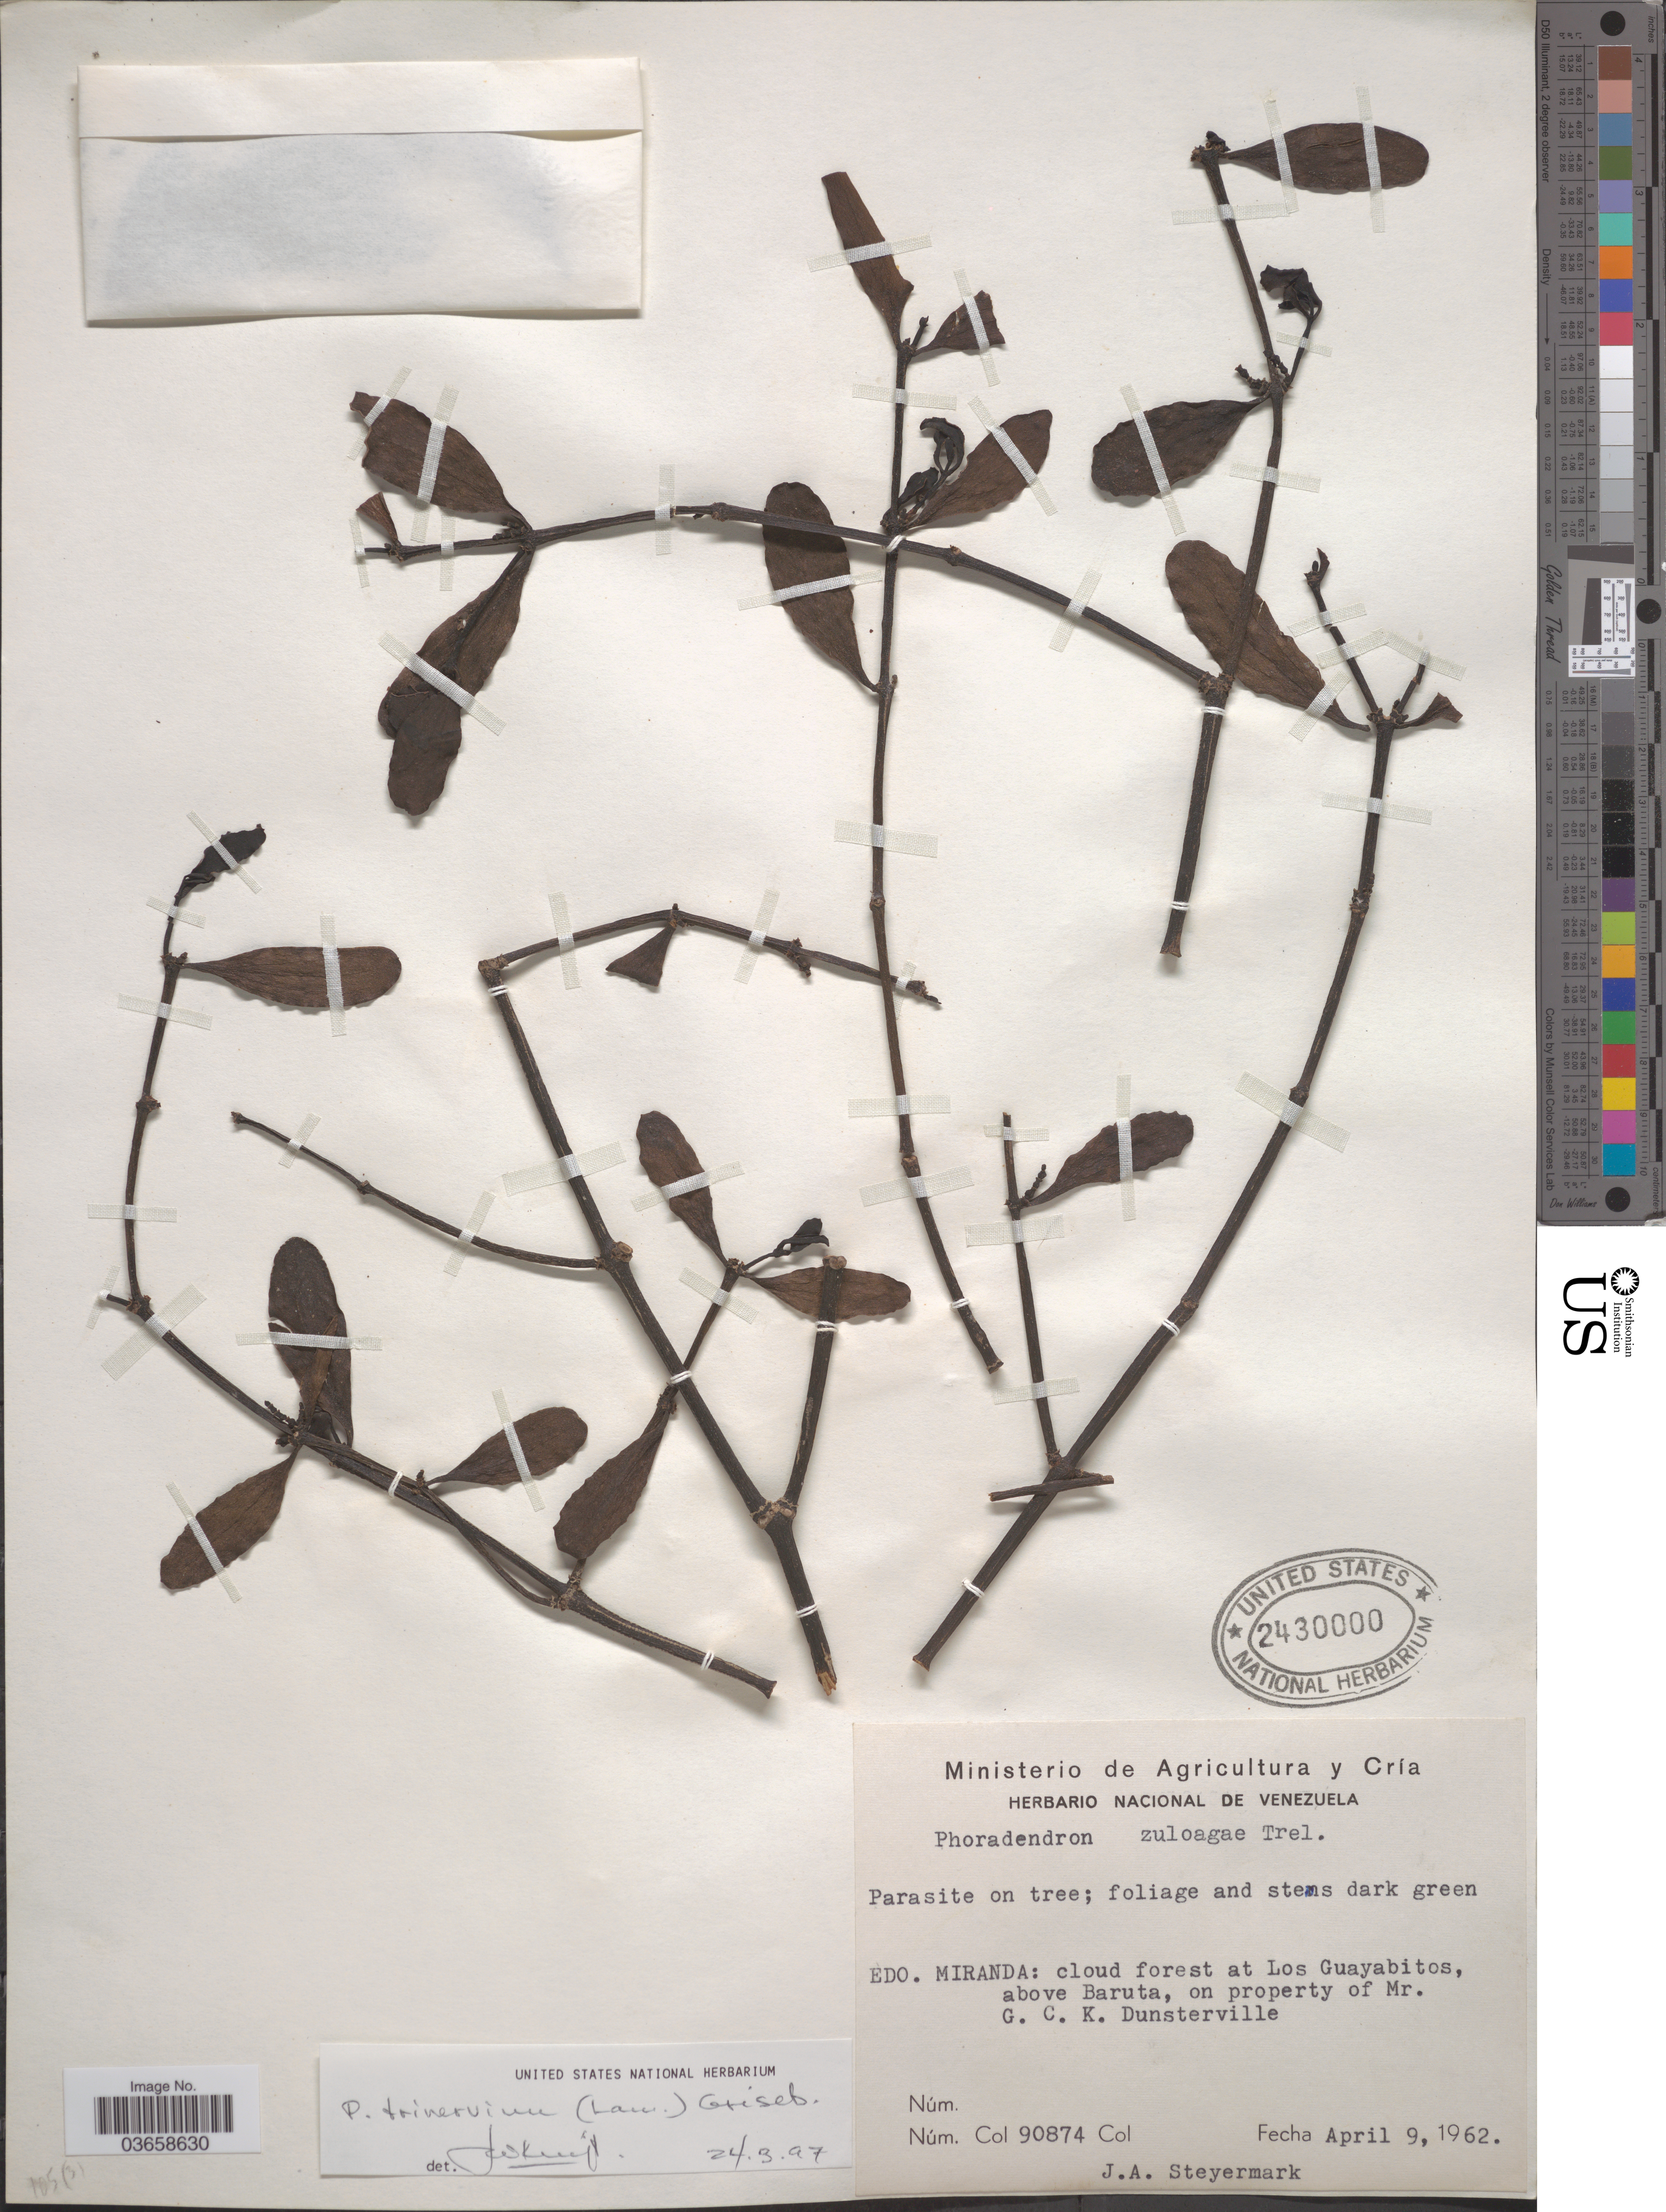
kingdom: Plantae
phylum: Tracheophyta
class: Magnoliopsida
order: Santalales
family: Viscaceae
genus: Phoradendron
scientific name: Phoradendron trinervium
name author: (Lam.) Griseb.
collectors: J. Steyermark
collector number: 90874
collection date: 1962-04-09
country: Venezuela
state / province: Miranda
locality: Cloud forest at Los Guayabitos, above Baruta, on property of Mr. G. C. K. Dunsterville.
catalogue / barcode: US 2430000